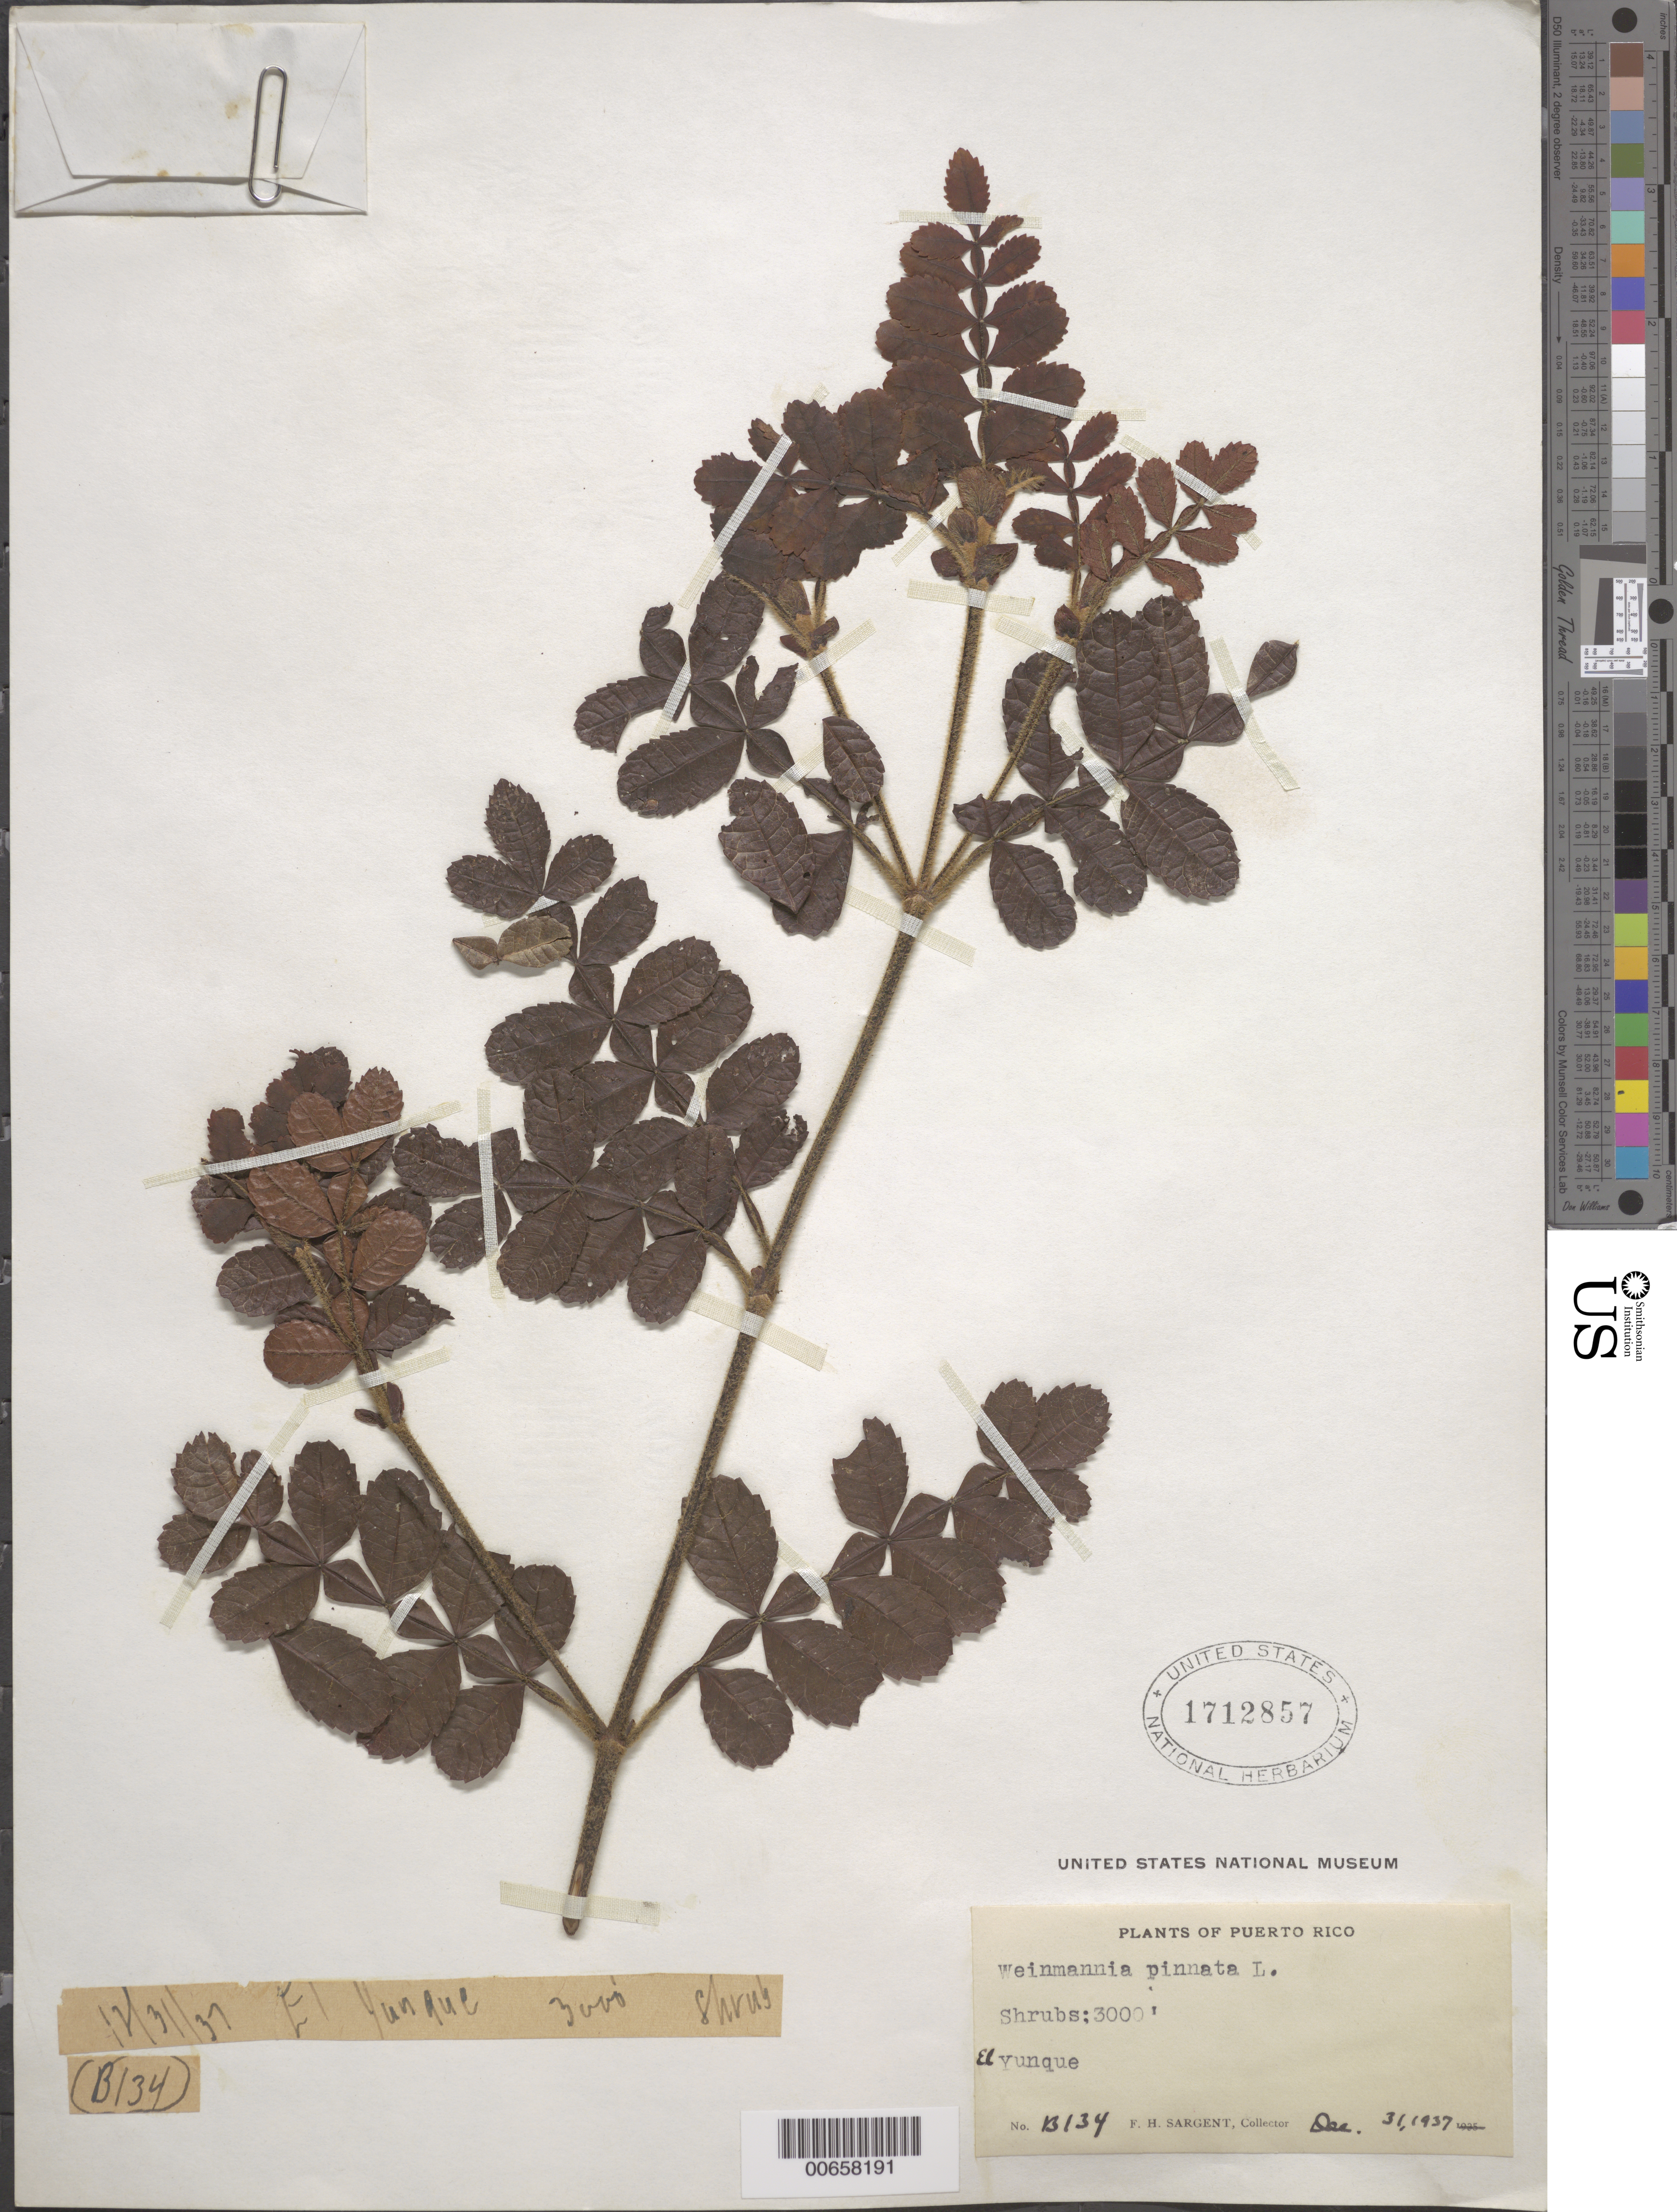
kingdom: Plantae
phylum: Tracheophyta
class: Magnoliopsida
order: Oxalidales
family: Cunoniaceae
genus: Weinmannia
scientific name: Weinmannia pinnata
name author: L.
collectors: F. H. Sargent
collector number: B134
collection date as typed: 31 Dec 1937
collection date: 1937-12-31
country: Puerto Rico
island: Greater Antilles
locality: El Yunque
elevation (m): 914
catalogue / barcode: US 1712857